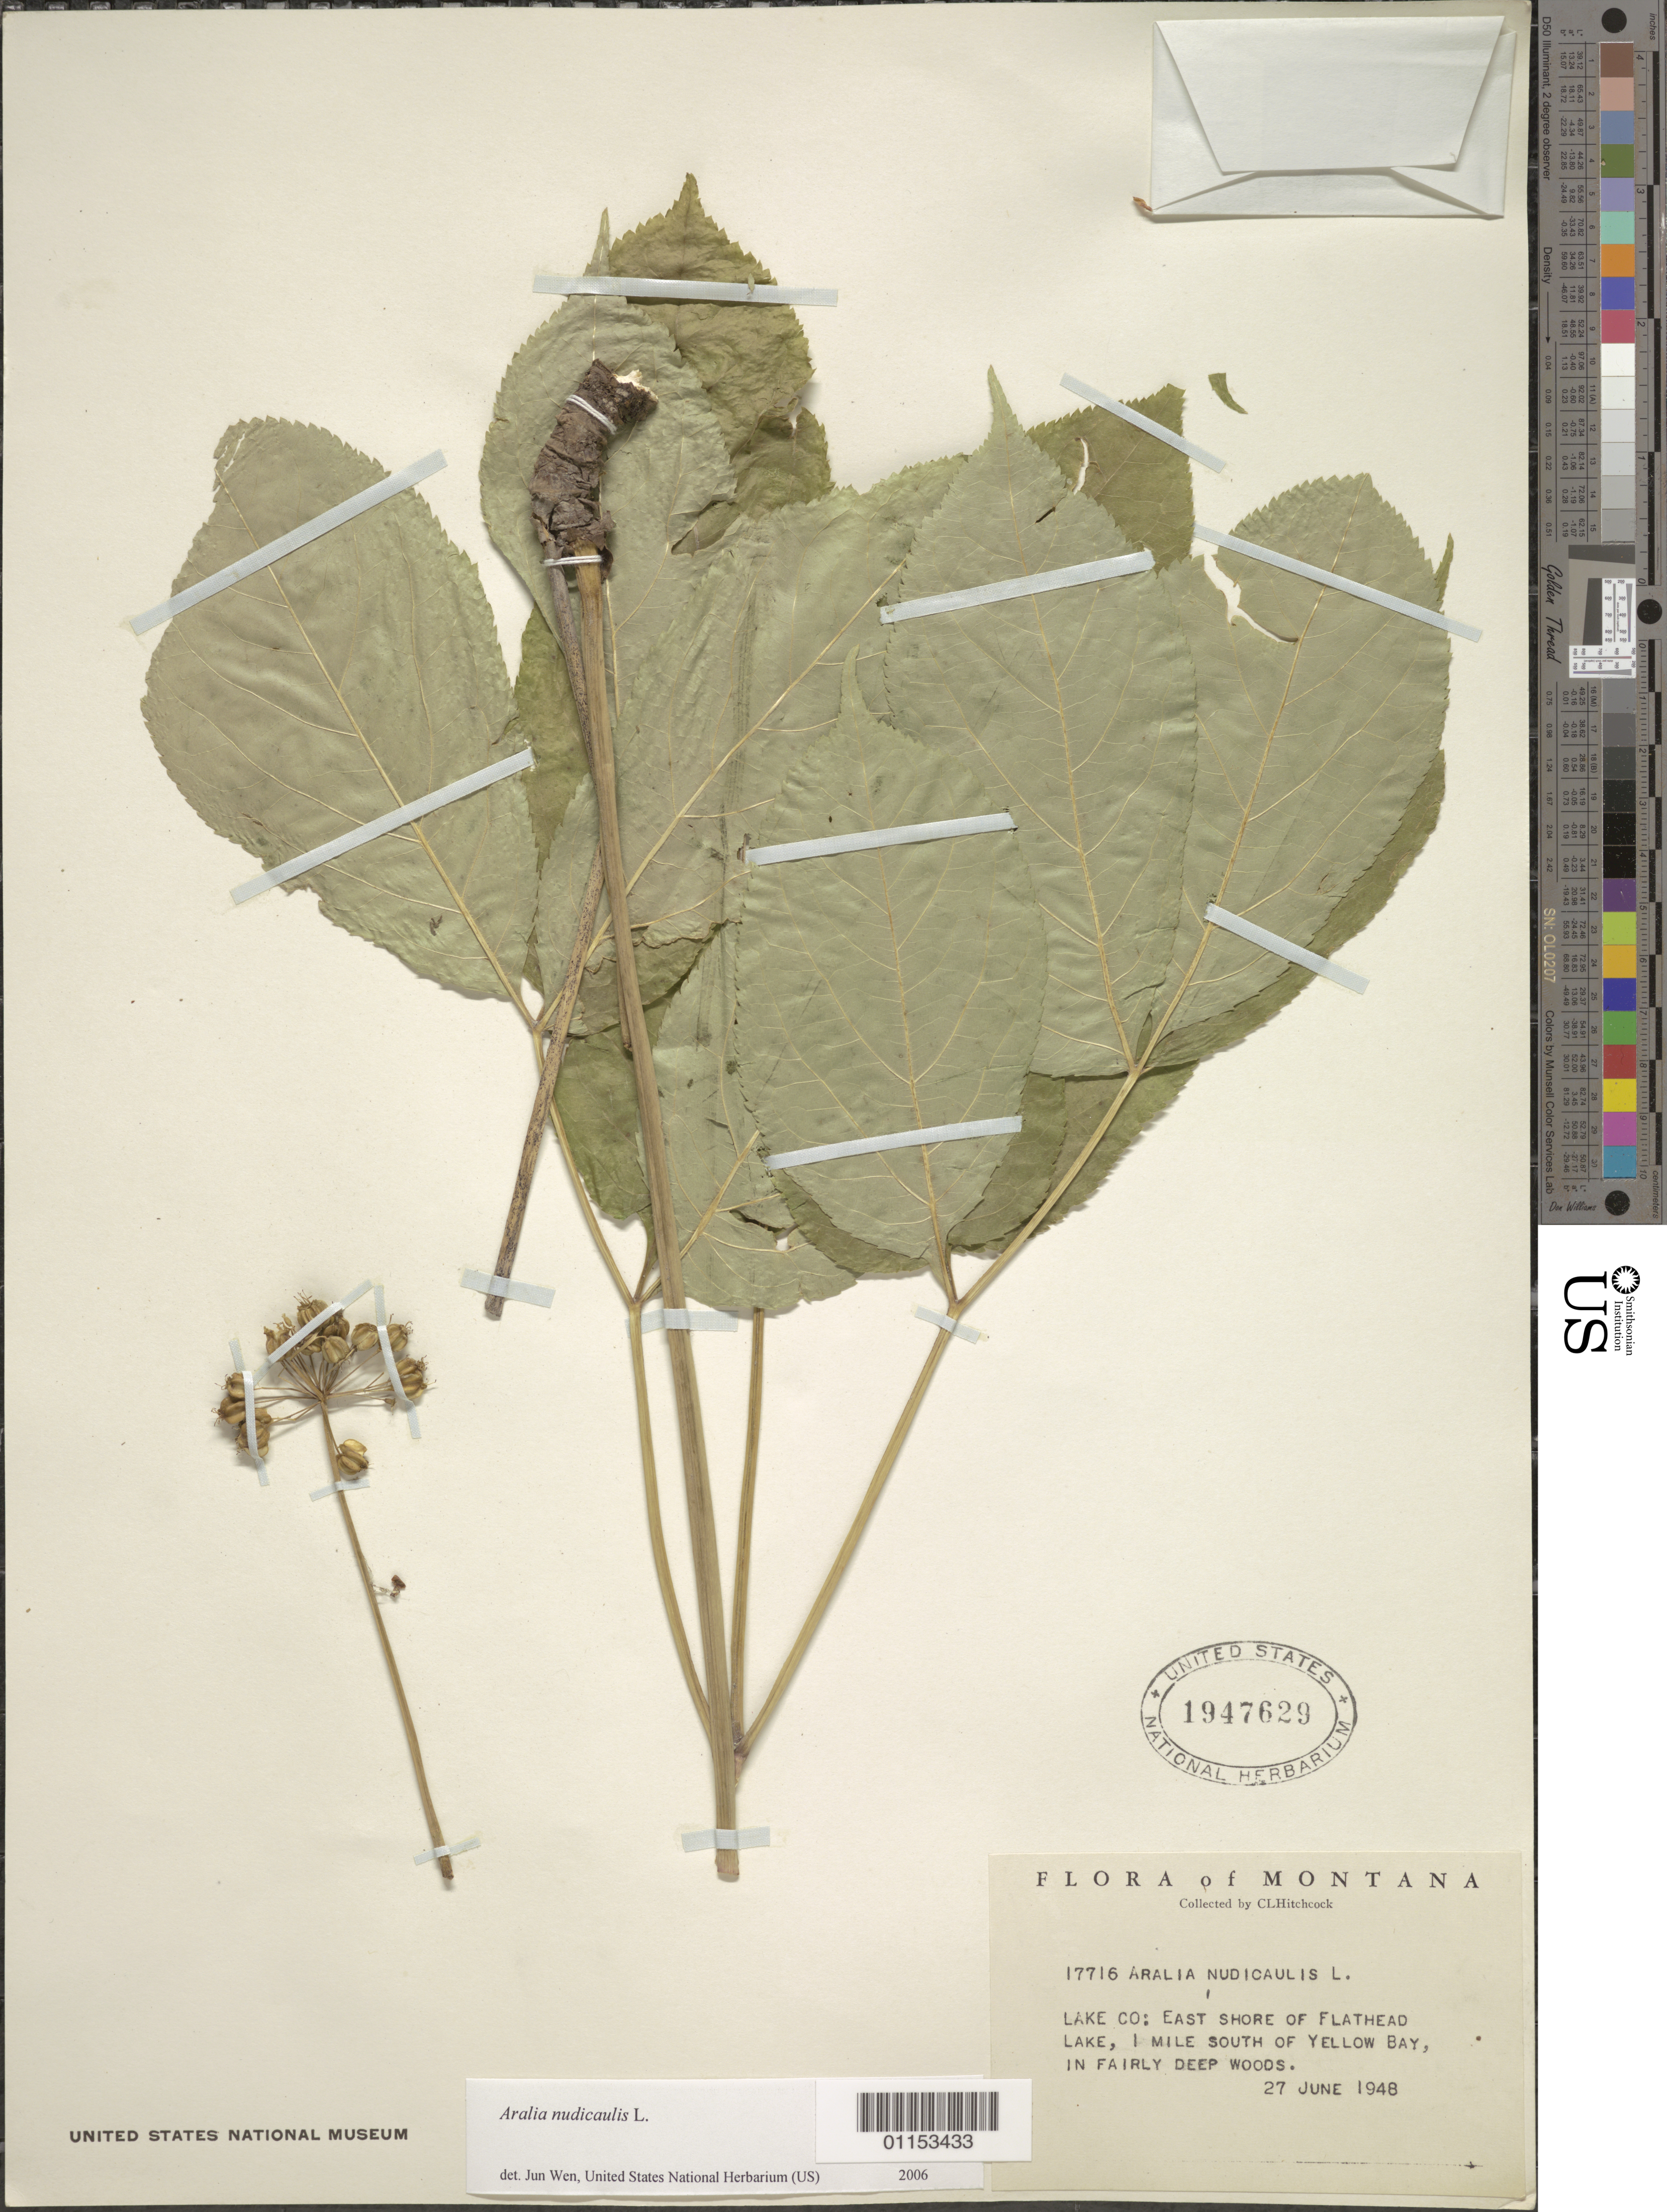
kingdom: Plantae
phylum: Tracheophyta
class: Magnoliopsida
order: Apiales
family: Araliaceae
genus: Aralia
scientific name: Aralia nudicaulis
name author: L.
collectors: C. L. Hitchcock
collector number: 17716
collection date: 1948-06-27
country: United States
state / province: Montana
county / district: Lake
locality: E shore of Flathead Lake, 1 mi S of Yellow Bay.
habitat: In fairly deep woods.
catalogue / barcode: US 1947629